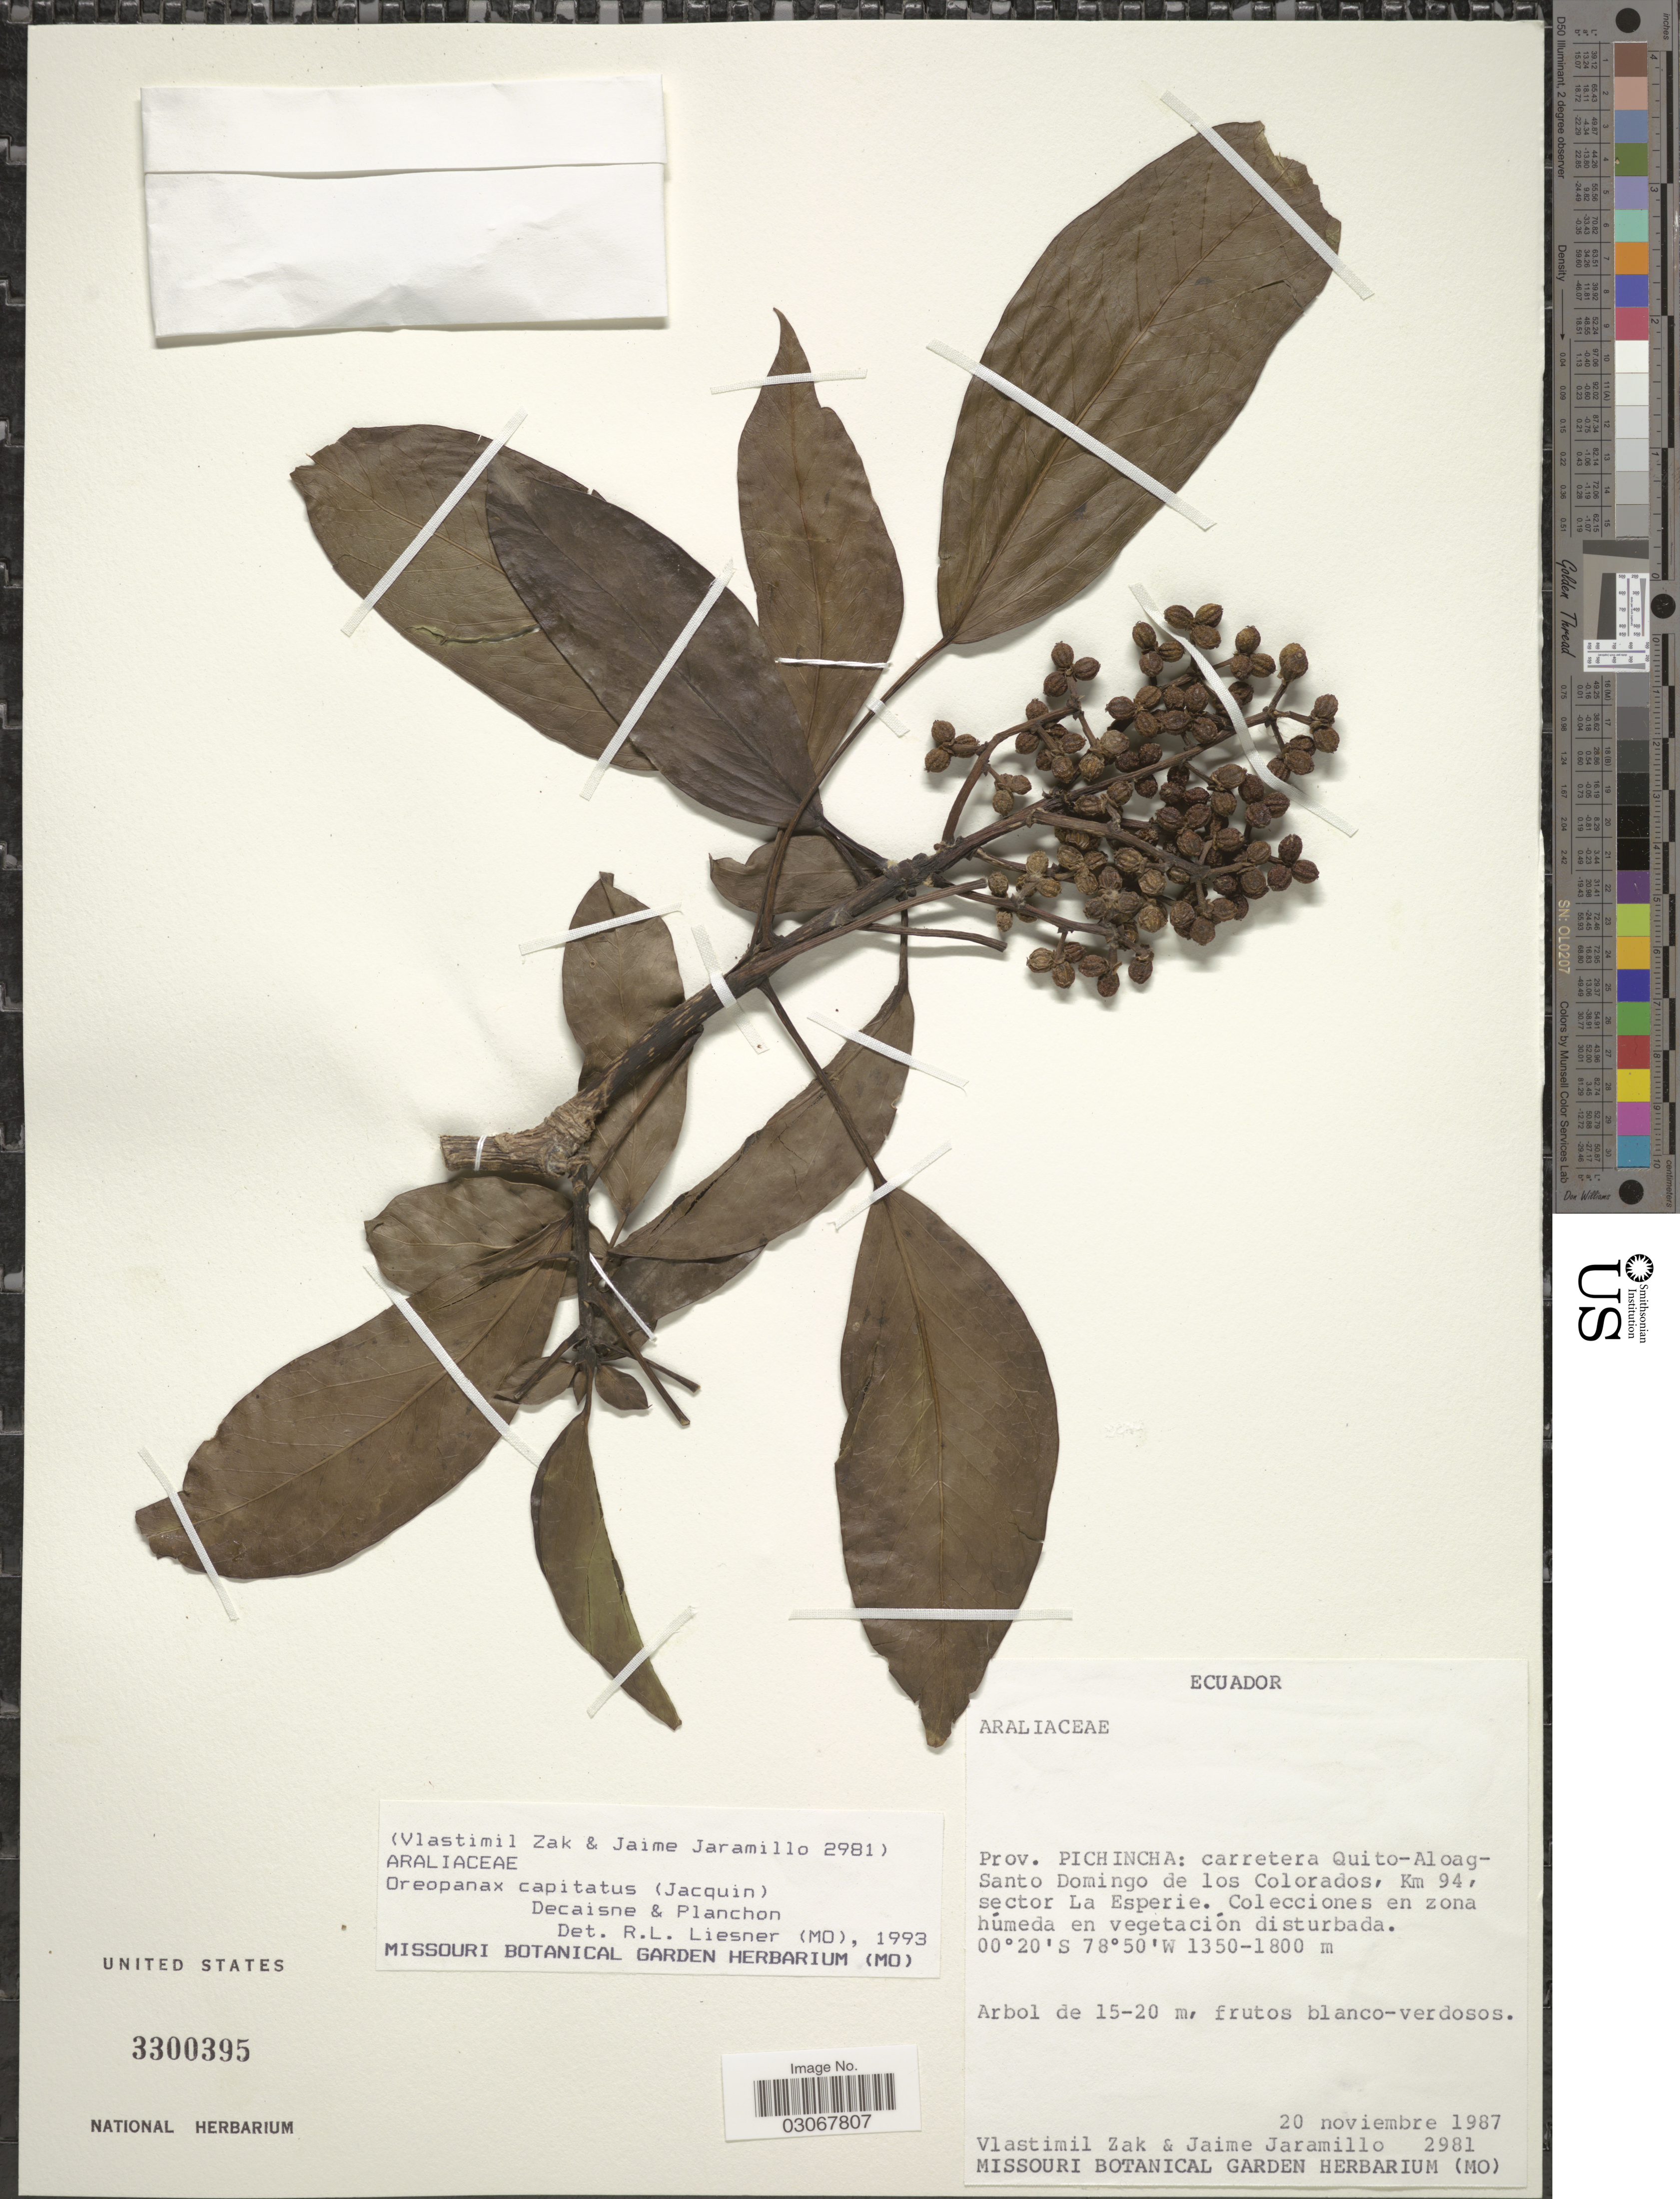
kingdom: Plantae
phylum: Tracheophyta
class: Magnoliopsida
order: Apiales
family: Araliaceae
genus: Oreopanax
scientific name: Oreopanax capitatus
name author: (Jacq.) Decne. & Planch.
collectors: V. Zak & J. Jaramillo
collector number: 2981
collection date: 1987-11-20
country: Ecuador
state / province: Pichincha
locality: Carretera Quito-Aloag-Santo Domingo de los Colorados, Km 94, sector La Esperie.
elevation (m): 1350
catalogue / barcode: US 3300395